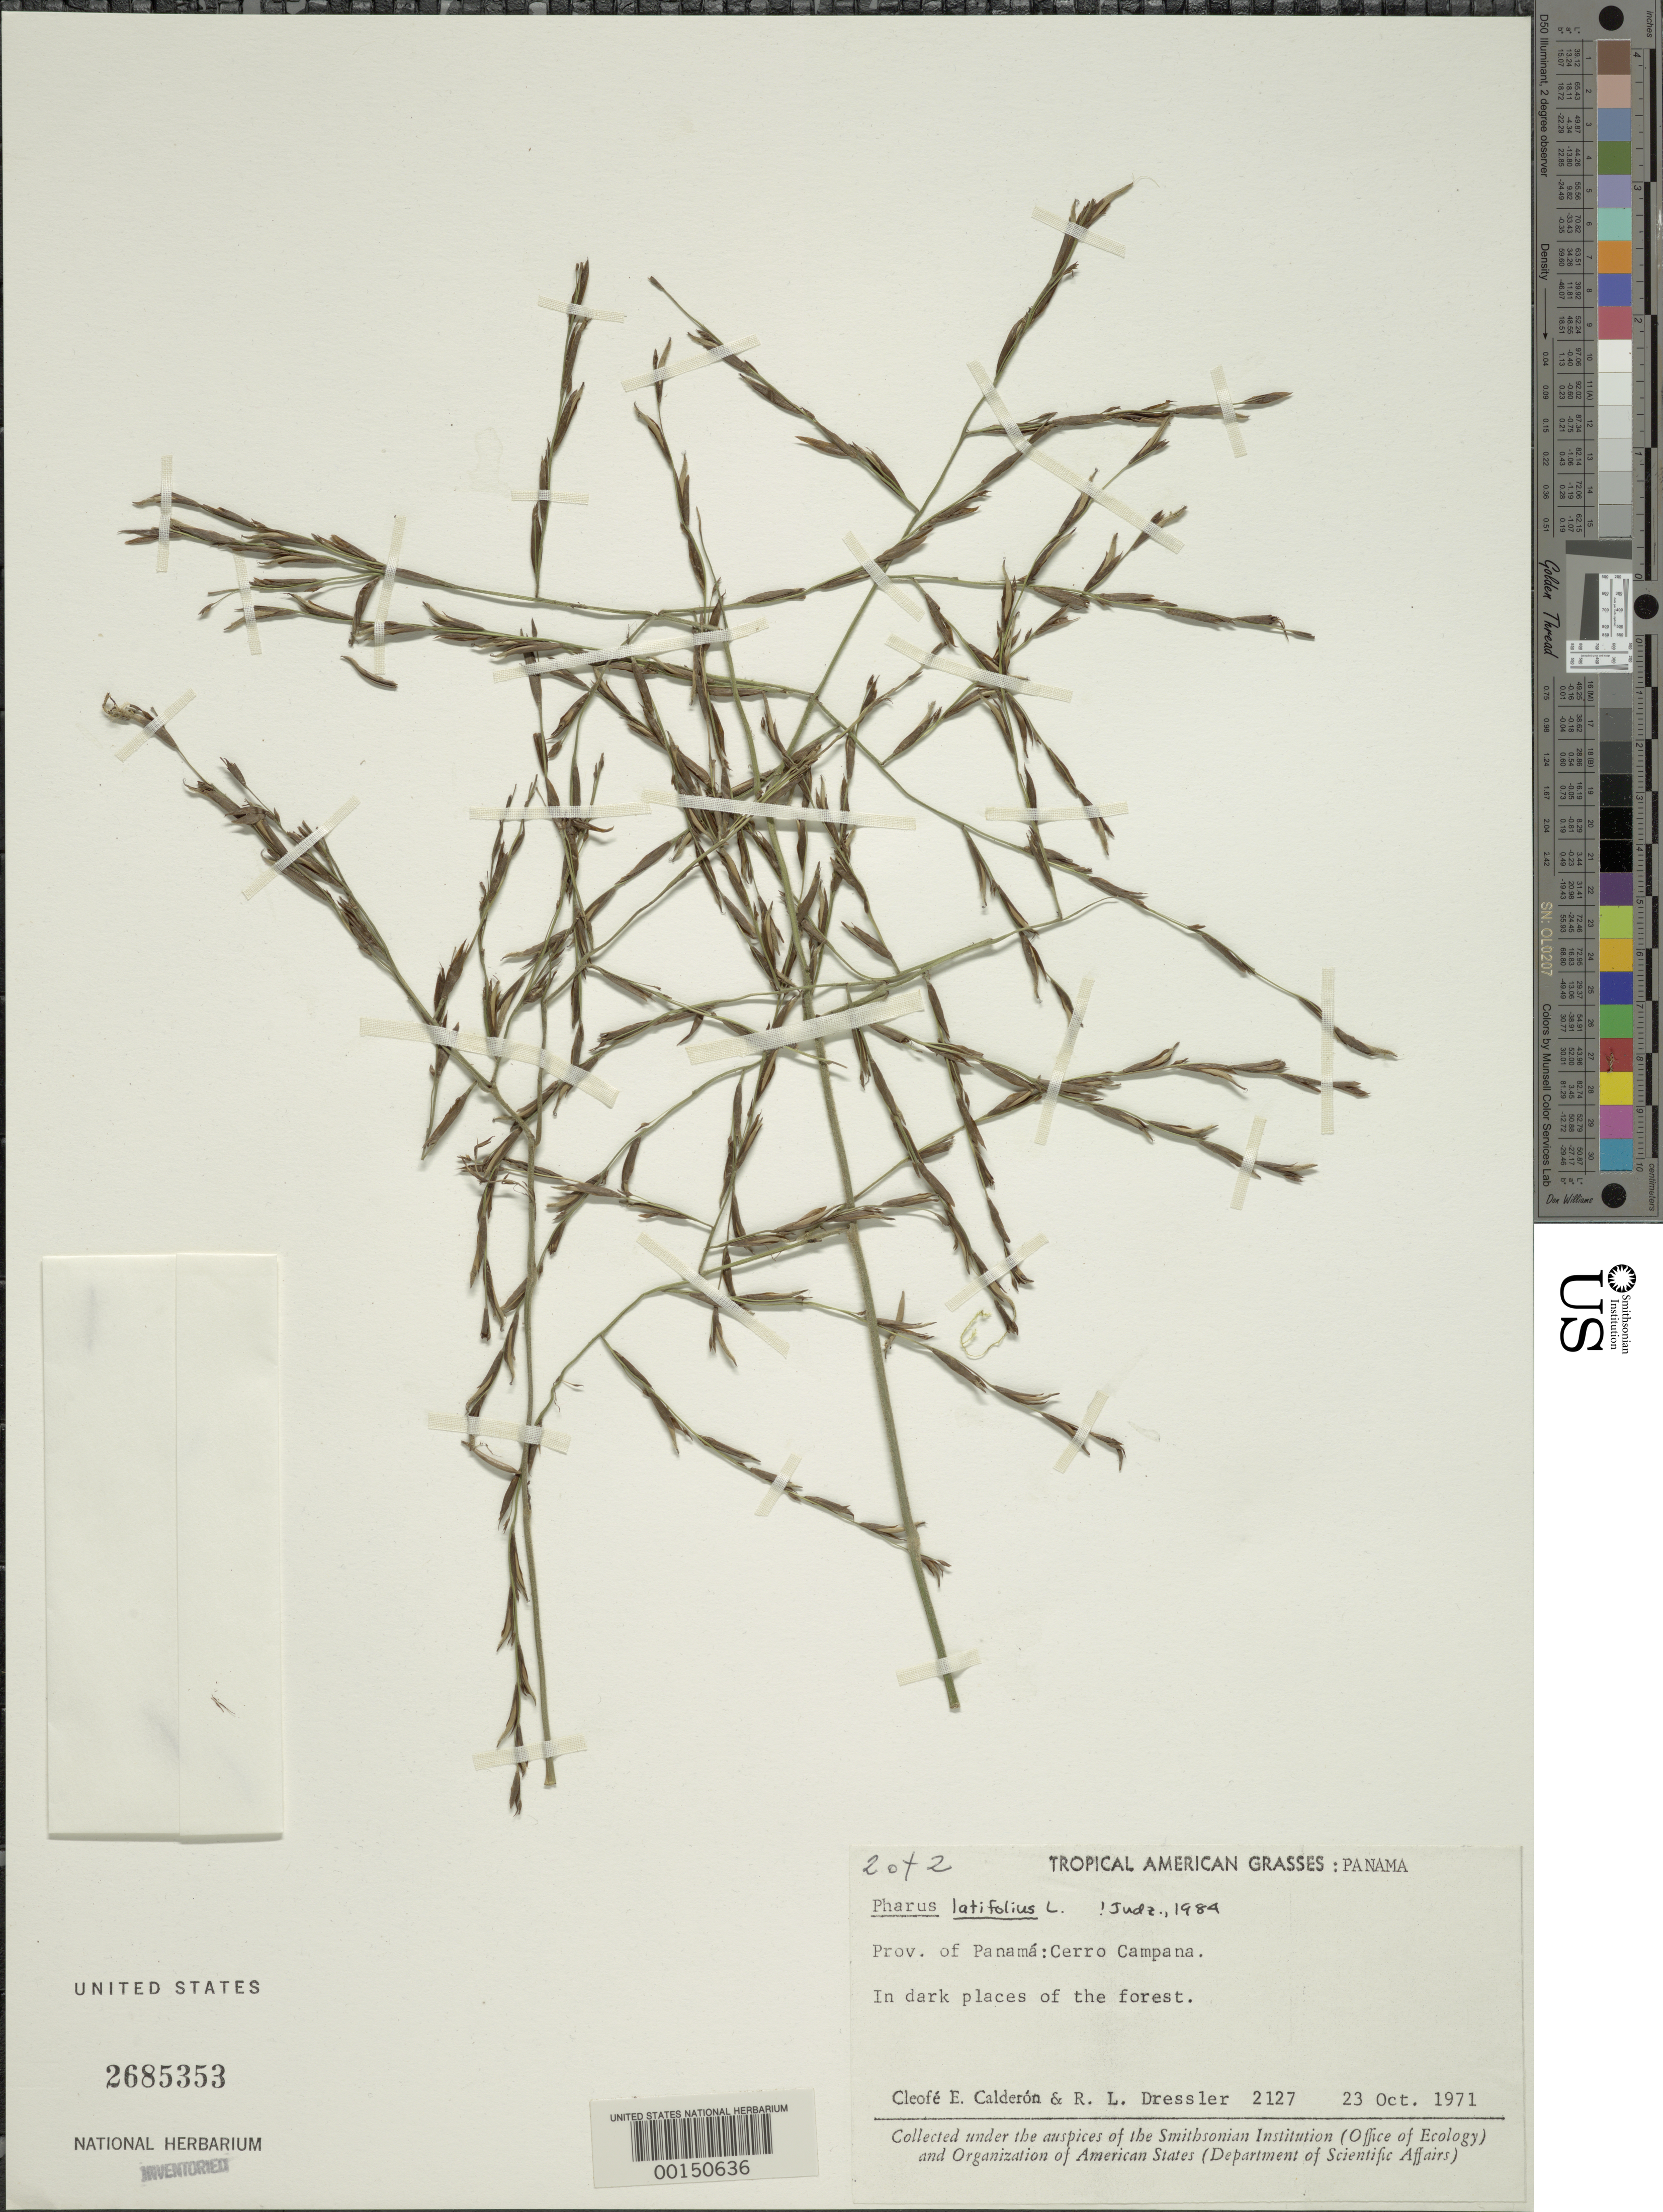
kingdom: Plantae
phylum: Tracheophyta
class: Liliopsida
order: Poales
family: Poaceae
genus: Pharus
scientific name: Pharus latifolius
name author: L.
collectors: C. E. Calderón & R. Dressler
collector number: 2127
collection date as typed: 23 Oct 1971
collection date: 1971-10-23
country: Panama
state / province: Panamá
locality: Cerro Campana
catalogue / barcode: US 2685353